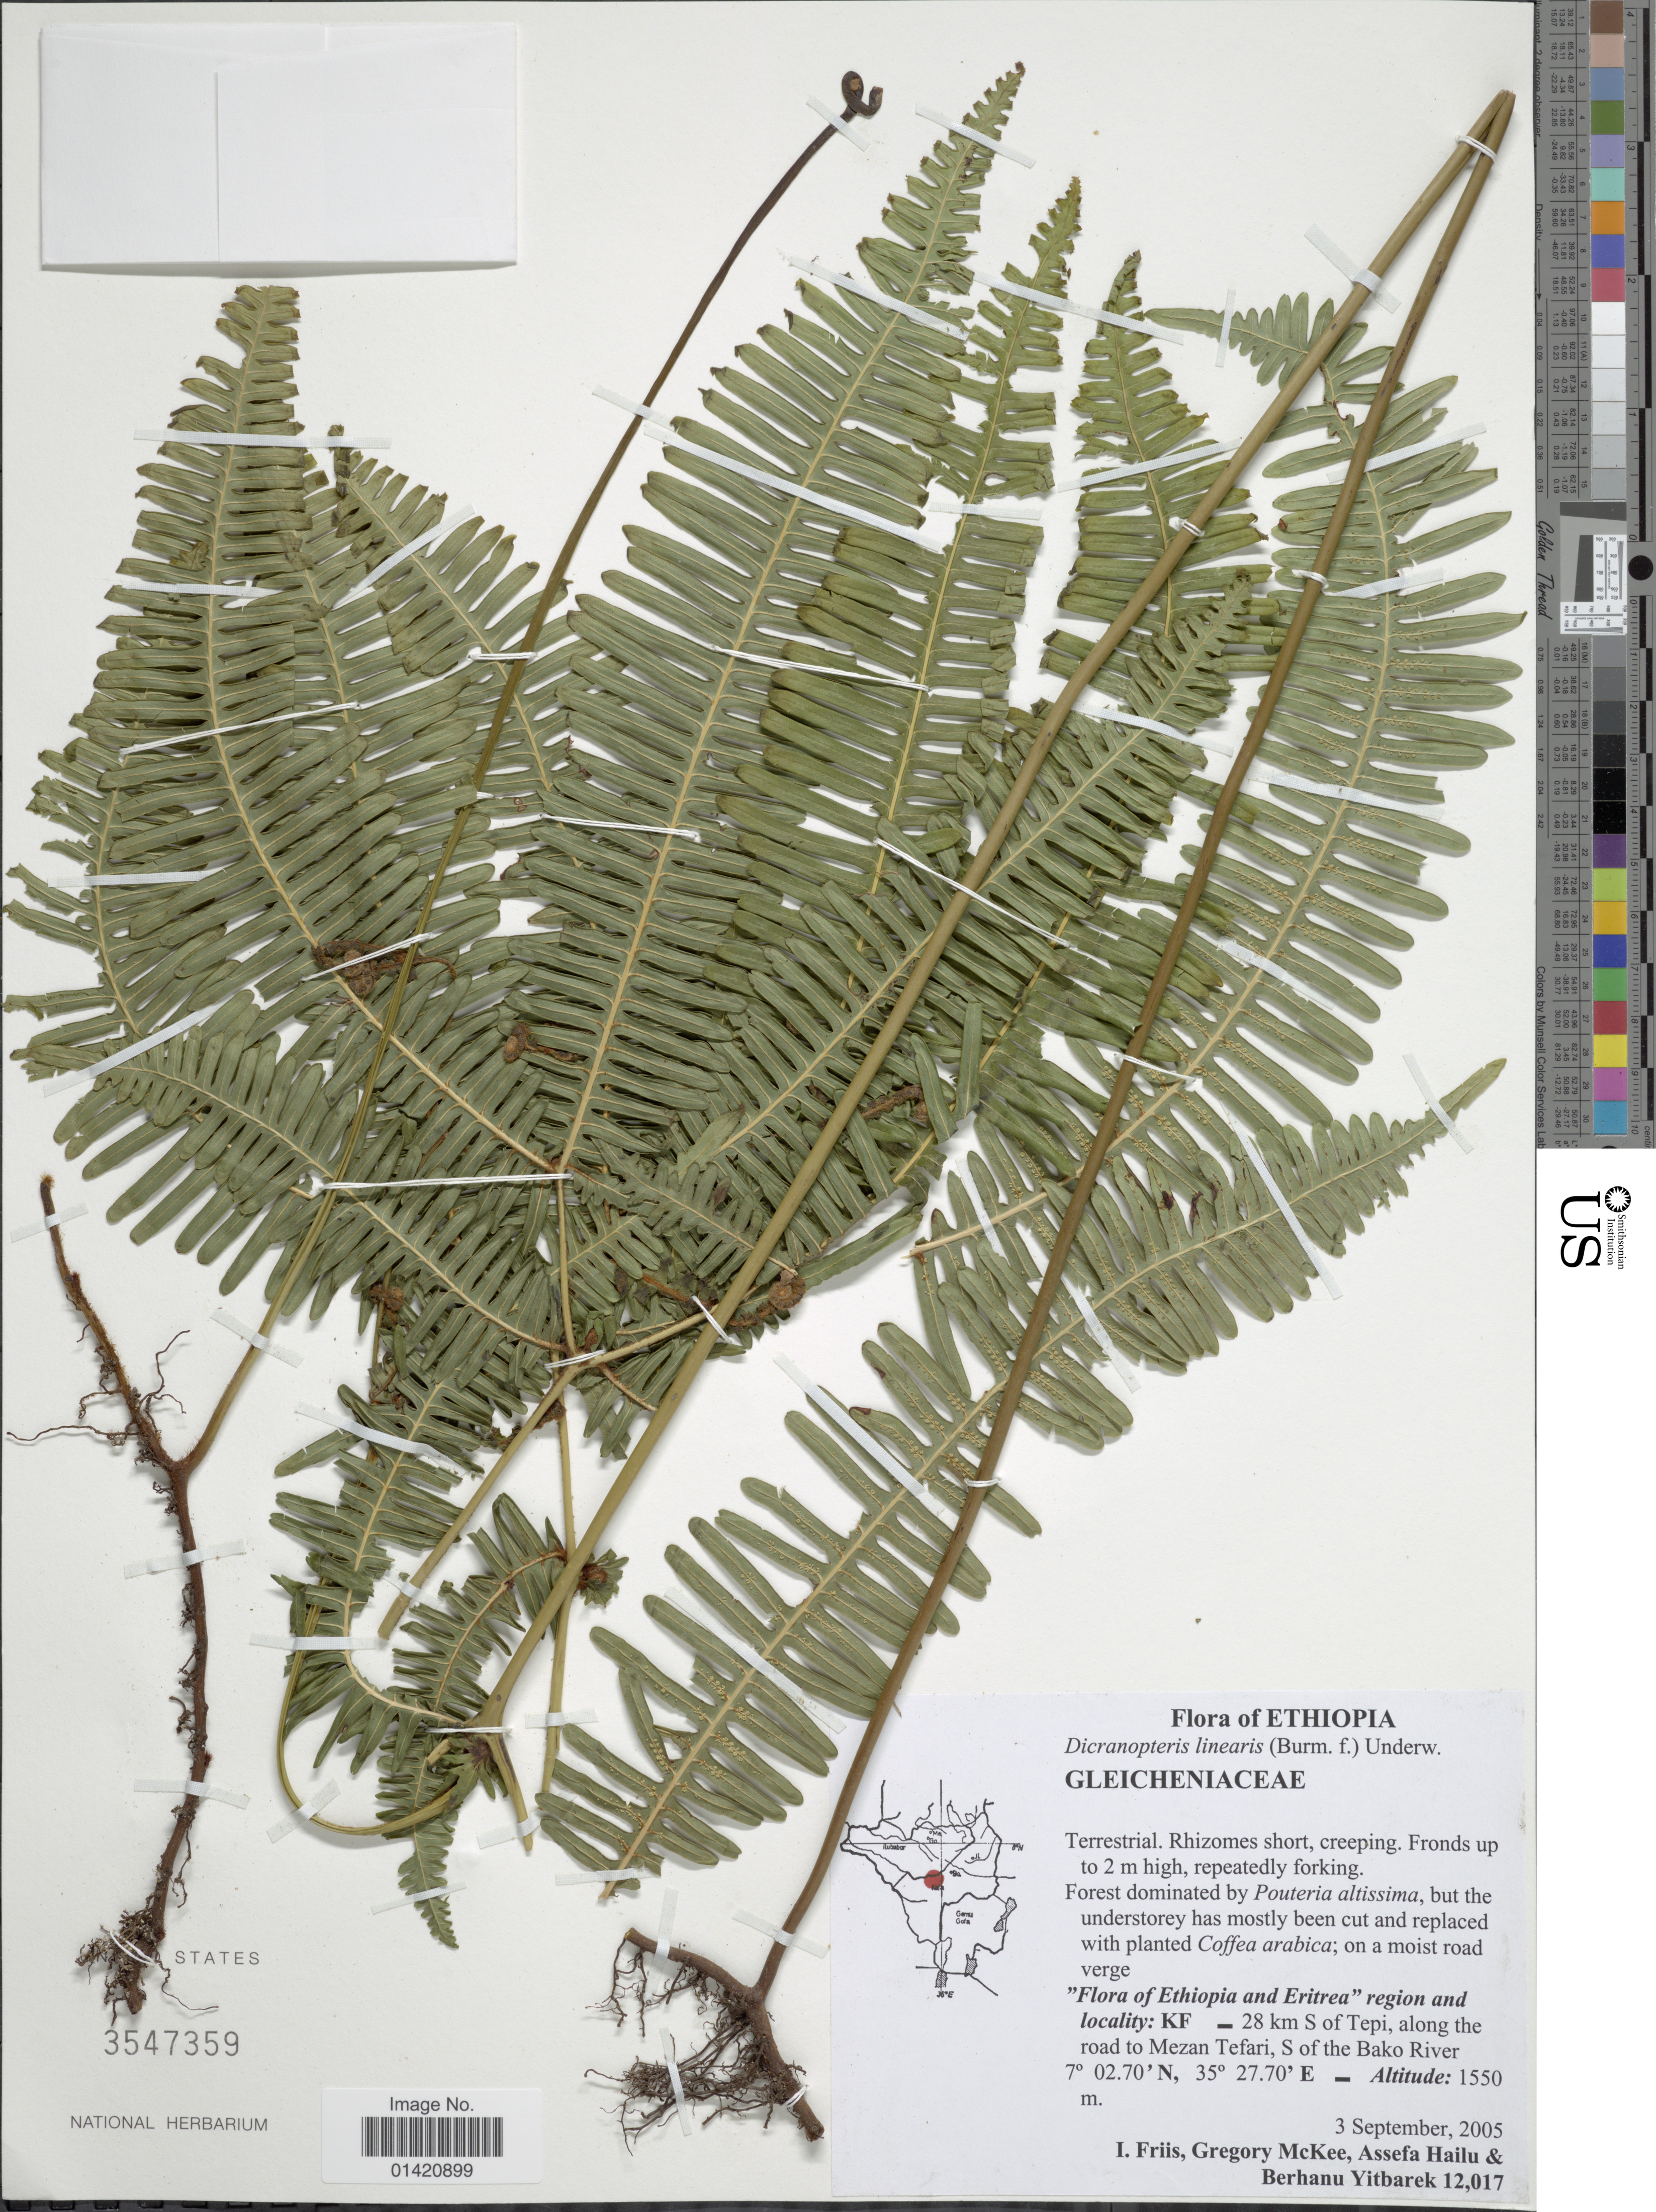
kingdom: Plantae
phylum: Tracheophyta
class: Polypodiopsida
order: Gleicheniales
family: Gleicheniaceae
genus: Dicranopteris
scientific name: Dicranopteris linearis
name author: (Burm. f.) Underw.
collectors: I. Friis, G. McKee, A. Hailu & B. Yitbarek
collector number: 12017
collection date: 2005-09-03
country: Ethiopia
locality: Flora of Ethiopia and Eritrea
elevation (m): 1550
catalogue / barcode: US 3547359